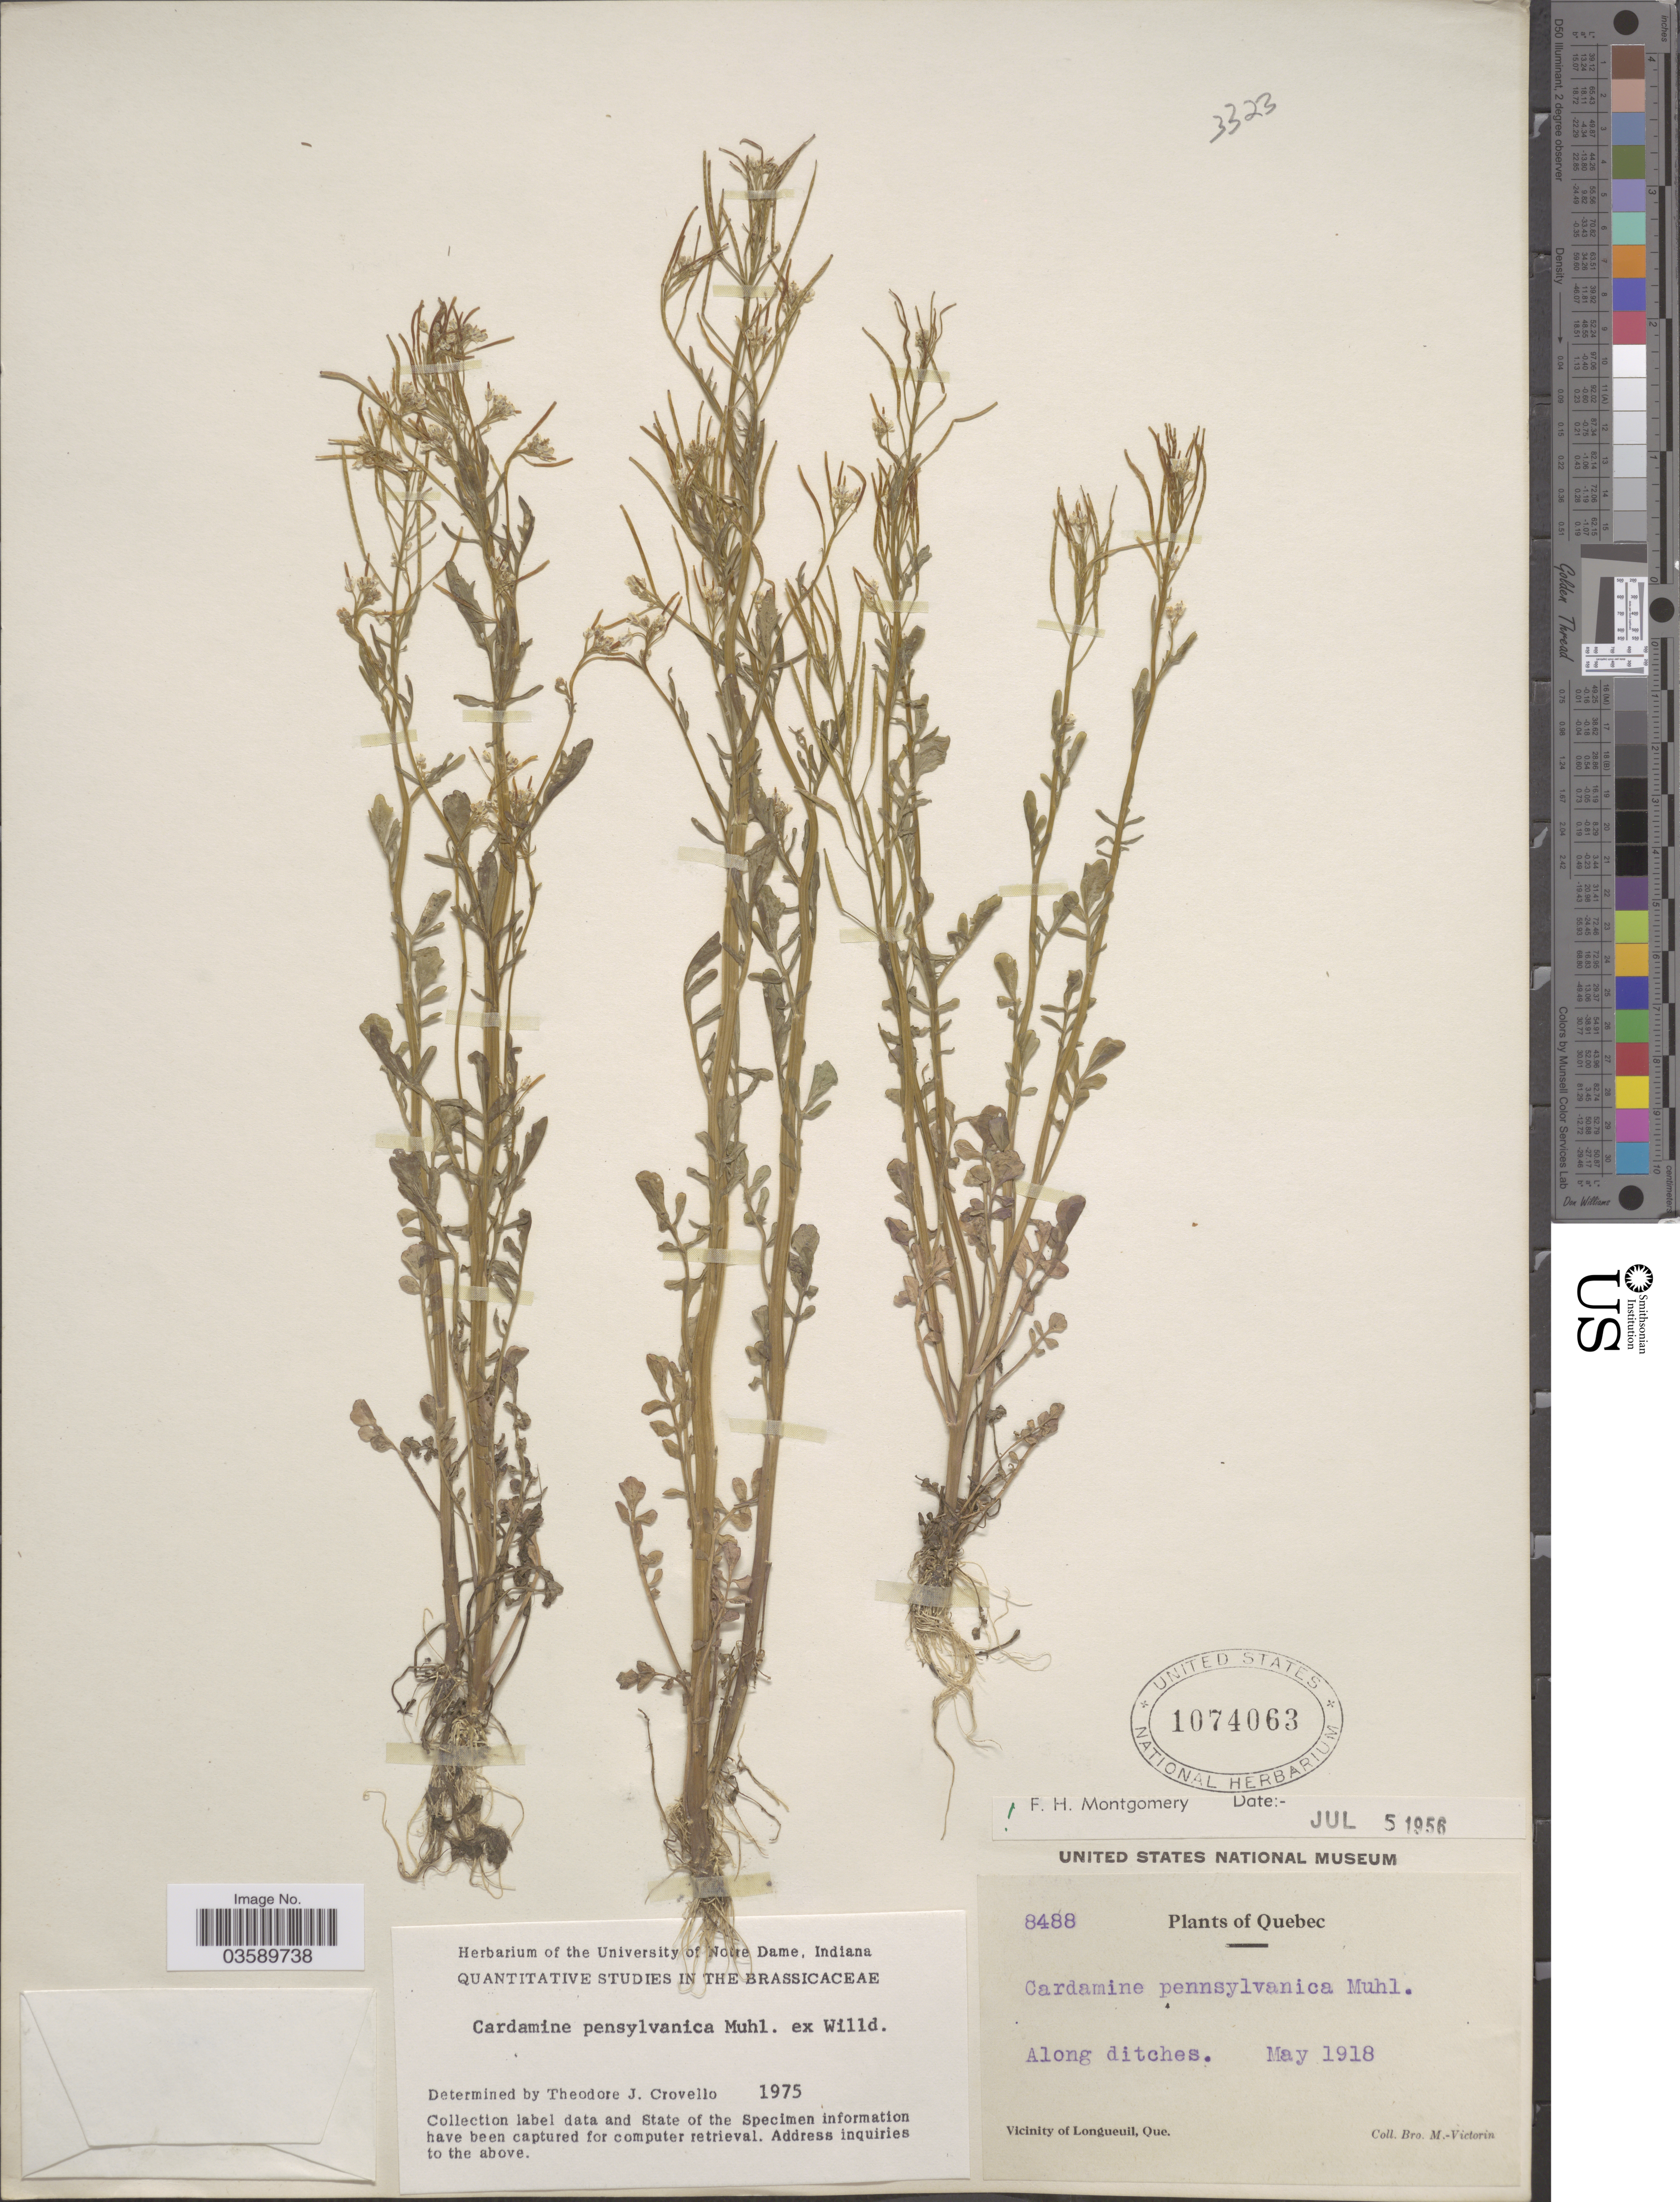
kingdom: Plantae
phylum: Tracheophyta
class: Magnoliopsida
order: Brassicales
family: Brassicaceae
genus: Cardamine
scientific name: Cardamine pensylvanica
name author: Muhl. ex Willd.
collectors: Fr. Marie-Victorin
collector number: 8488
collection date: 1918-05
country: Canada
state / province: Quebec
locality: Along ditches. Vicinity of Longueuil.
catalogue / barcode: US 1074063